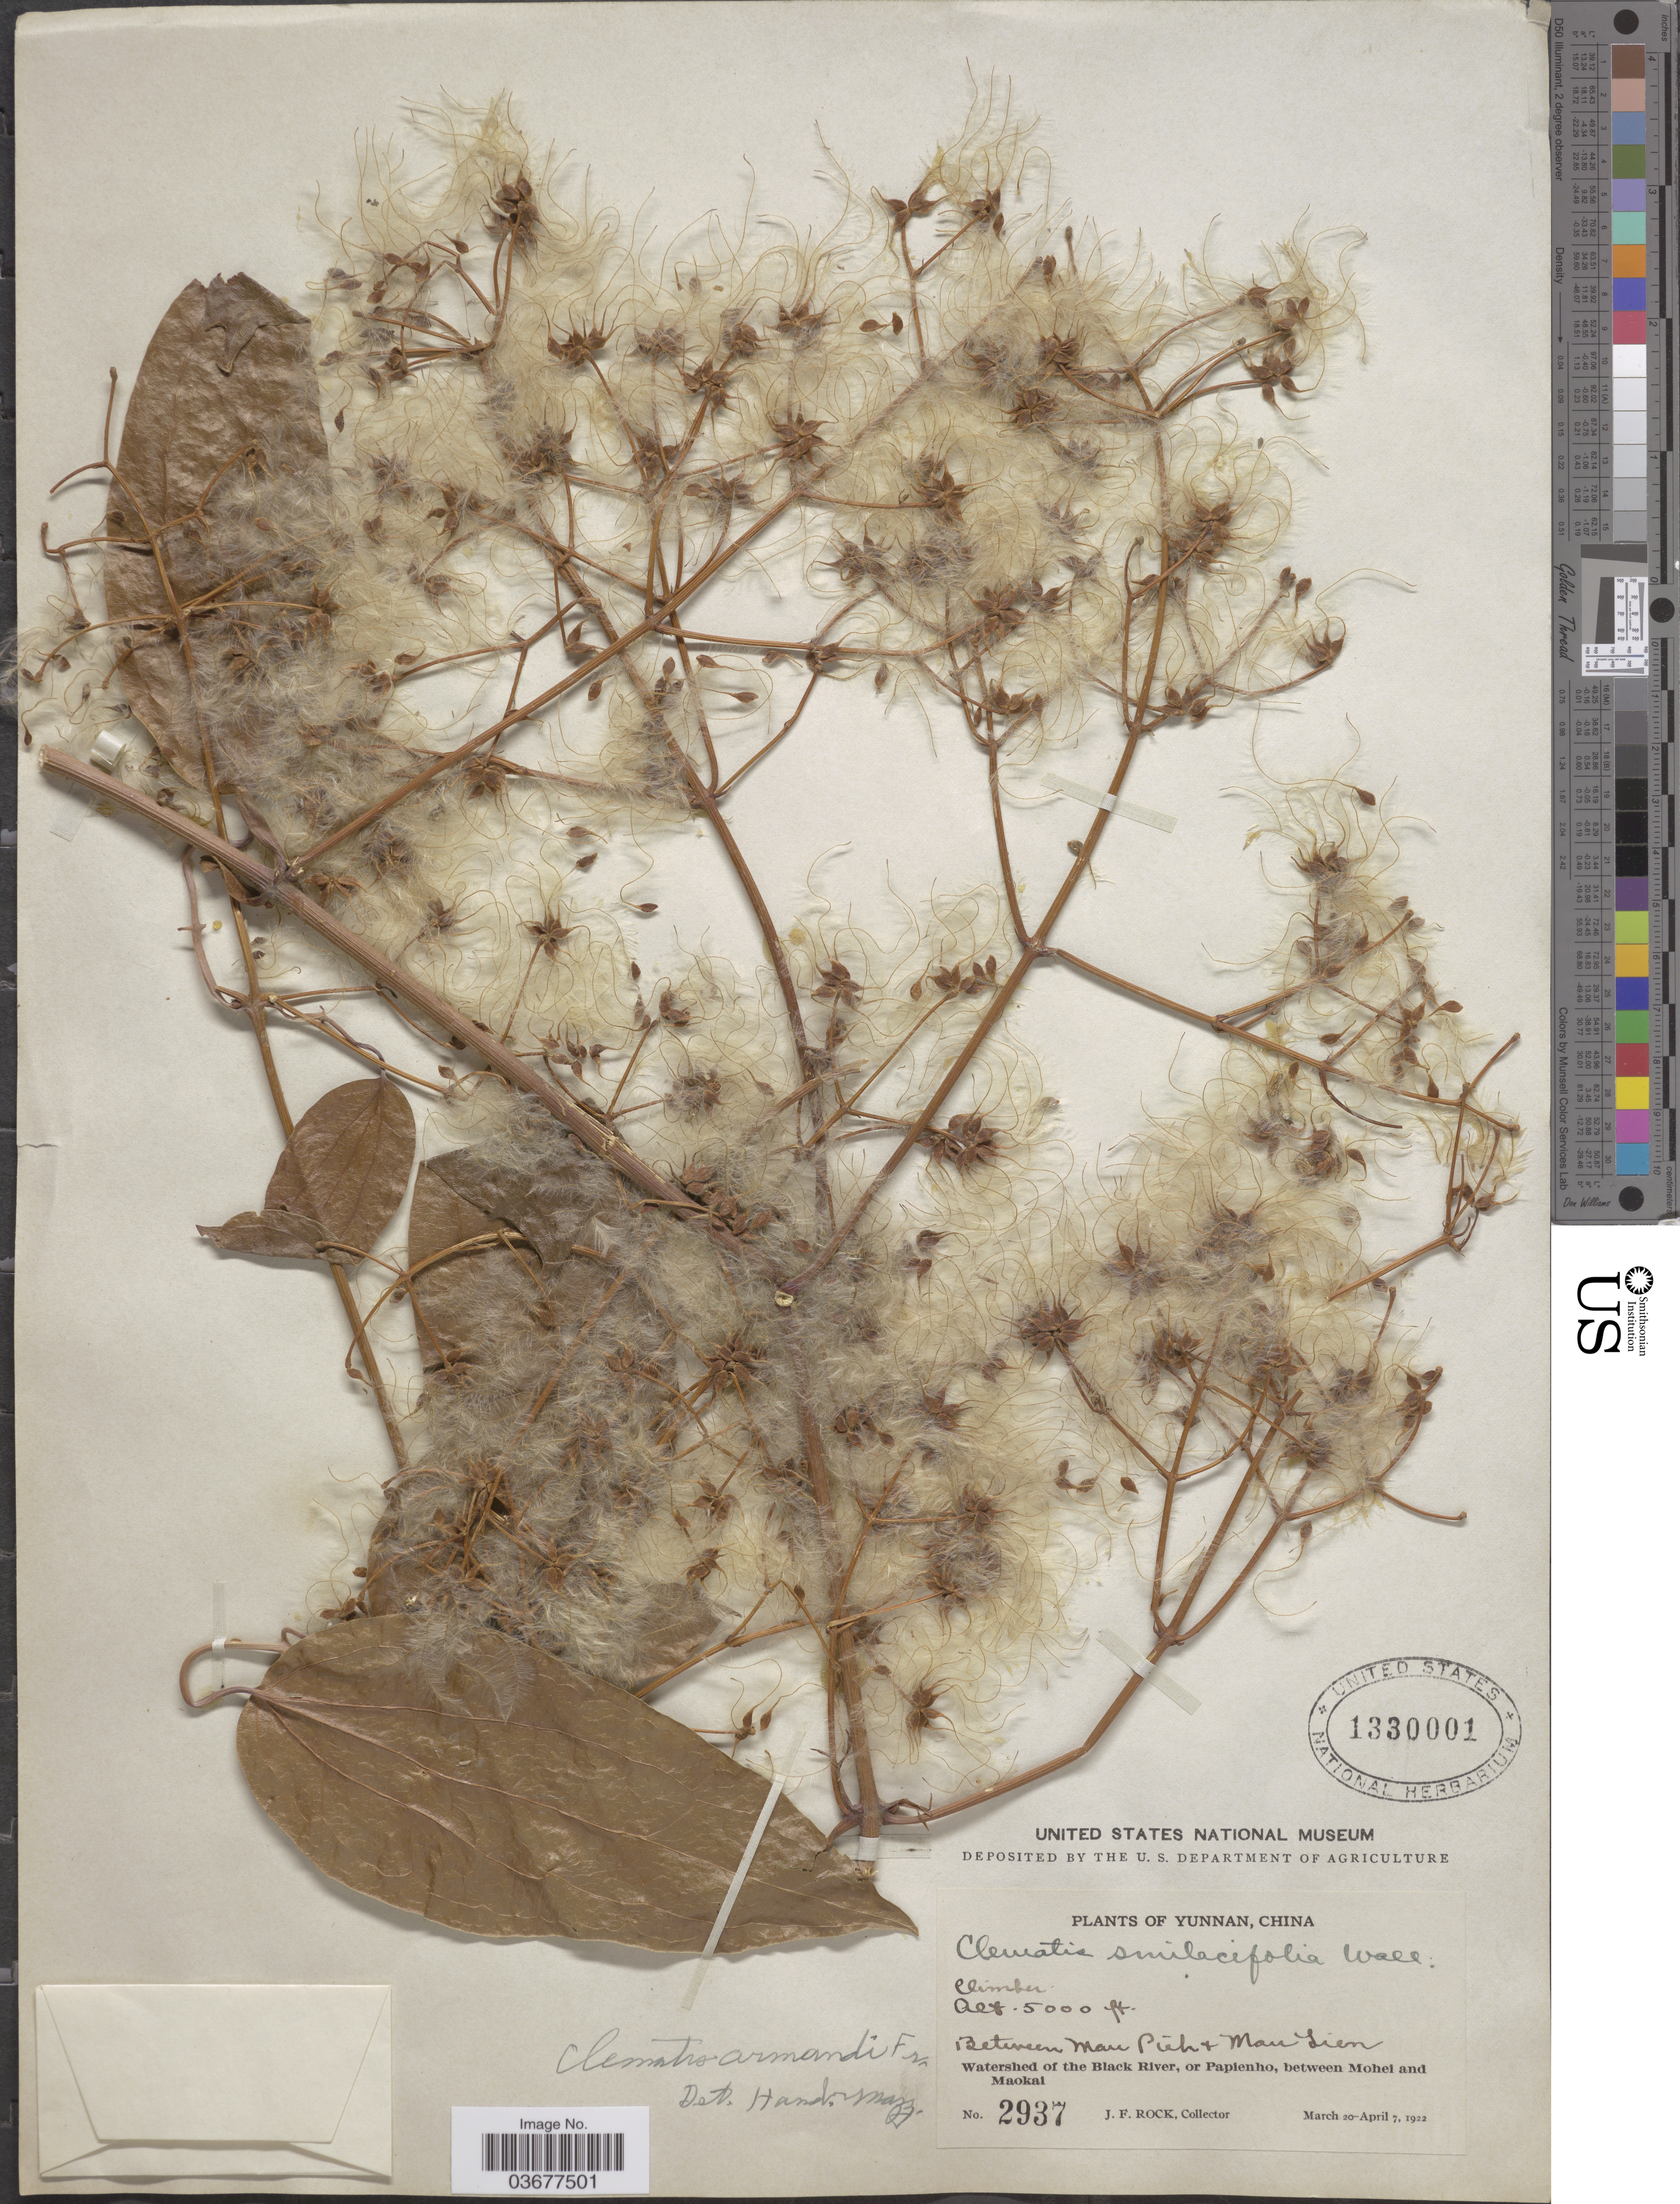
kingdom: Plantae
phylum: Tracheophyta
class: Magnoliopsida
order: Ranunculales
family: Ranunculaceae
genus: Clematis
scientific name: Clematis smilacifolia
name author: Wall.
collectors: J. Rock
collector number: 2937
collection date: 1922-03-20/1922-04-07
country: China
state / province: Yunnan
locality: Between Mau Pieh + Mau Lien. Watershed of the Black River, or Papienho, between Mohei and Maokai.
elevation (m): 1524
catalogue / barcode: US 1330001